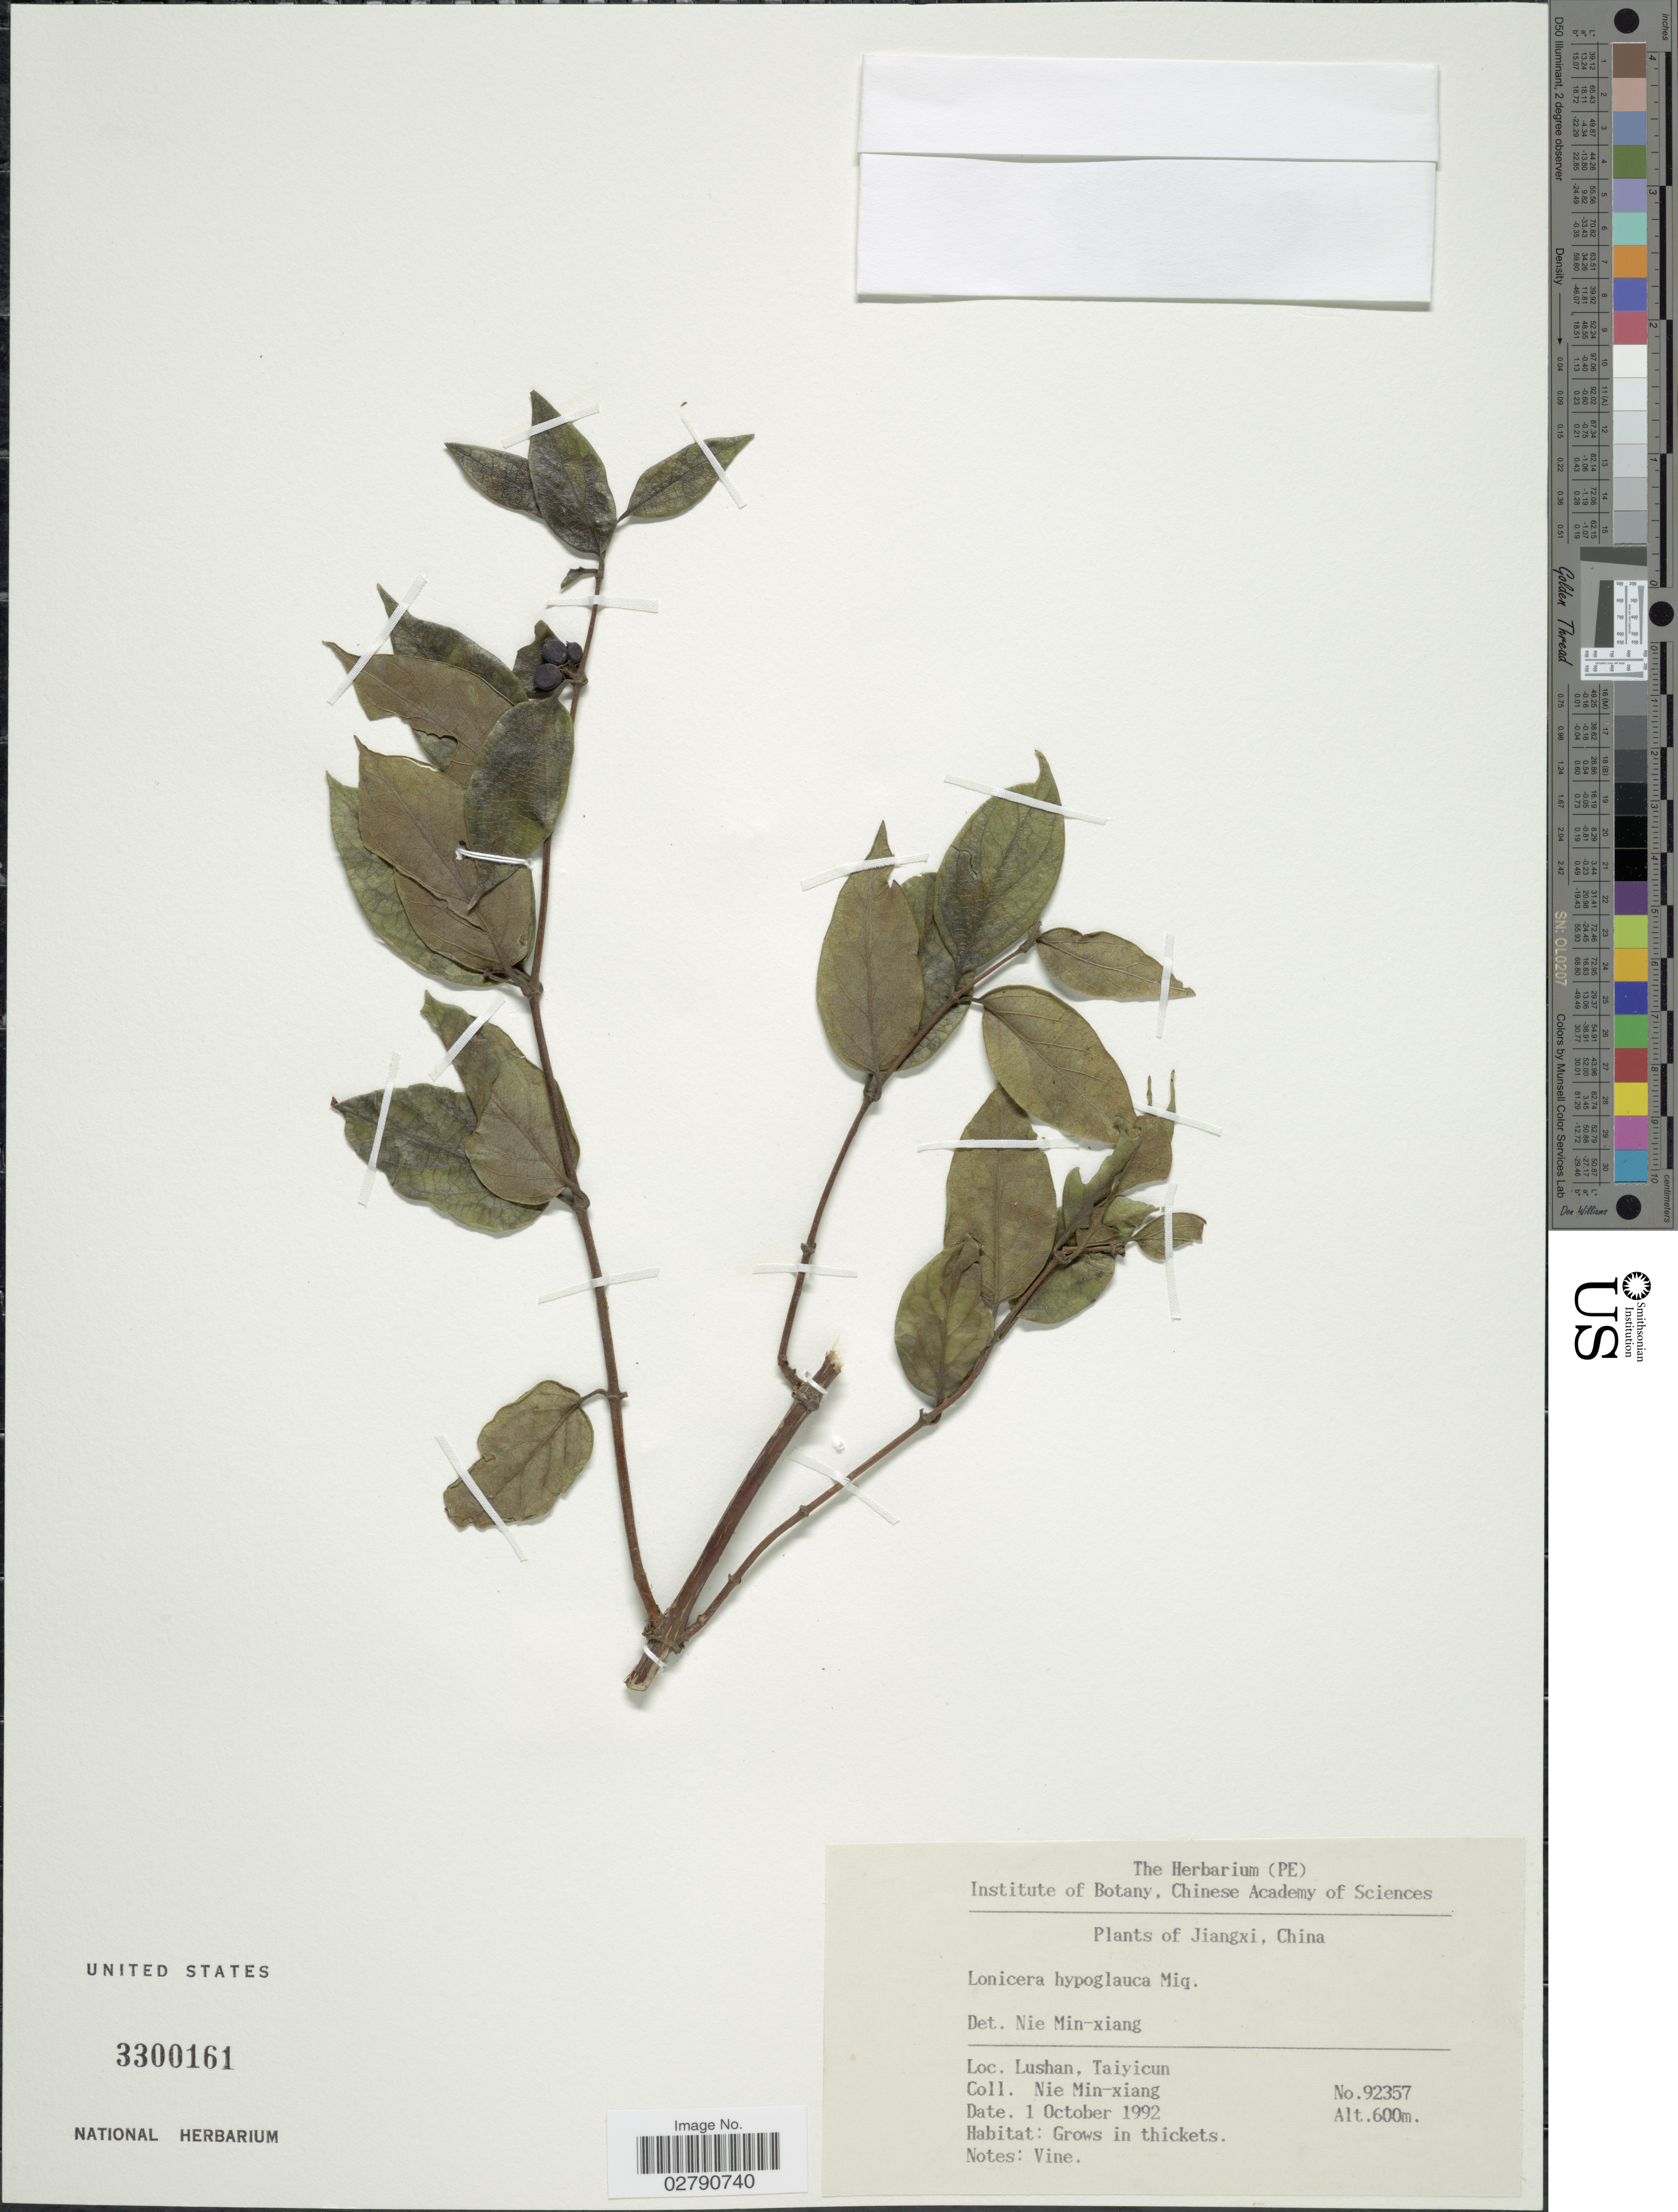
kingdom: Plantae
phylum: Tracheophyta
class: Magnoliopsida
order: Dipsacales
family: Caprifoliaceae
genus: Lonicera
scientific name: Lonicera hypoglauca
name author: Miq.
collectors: M. Nie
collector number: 92357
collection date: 1992-10-01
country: China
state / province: Jiangxi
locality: Lushan, Taiyicun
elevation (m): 600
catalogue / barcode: US 3300161